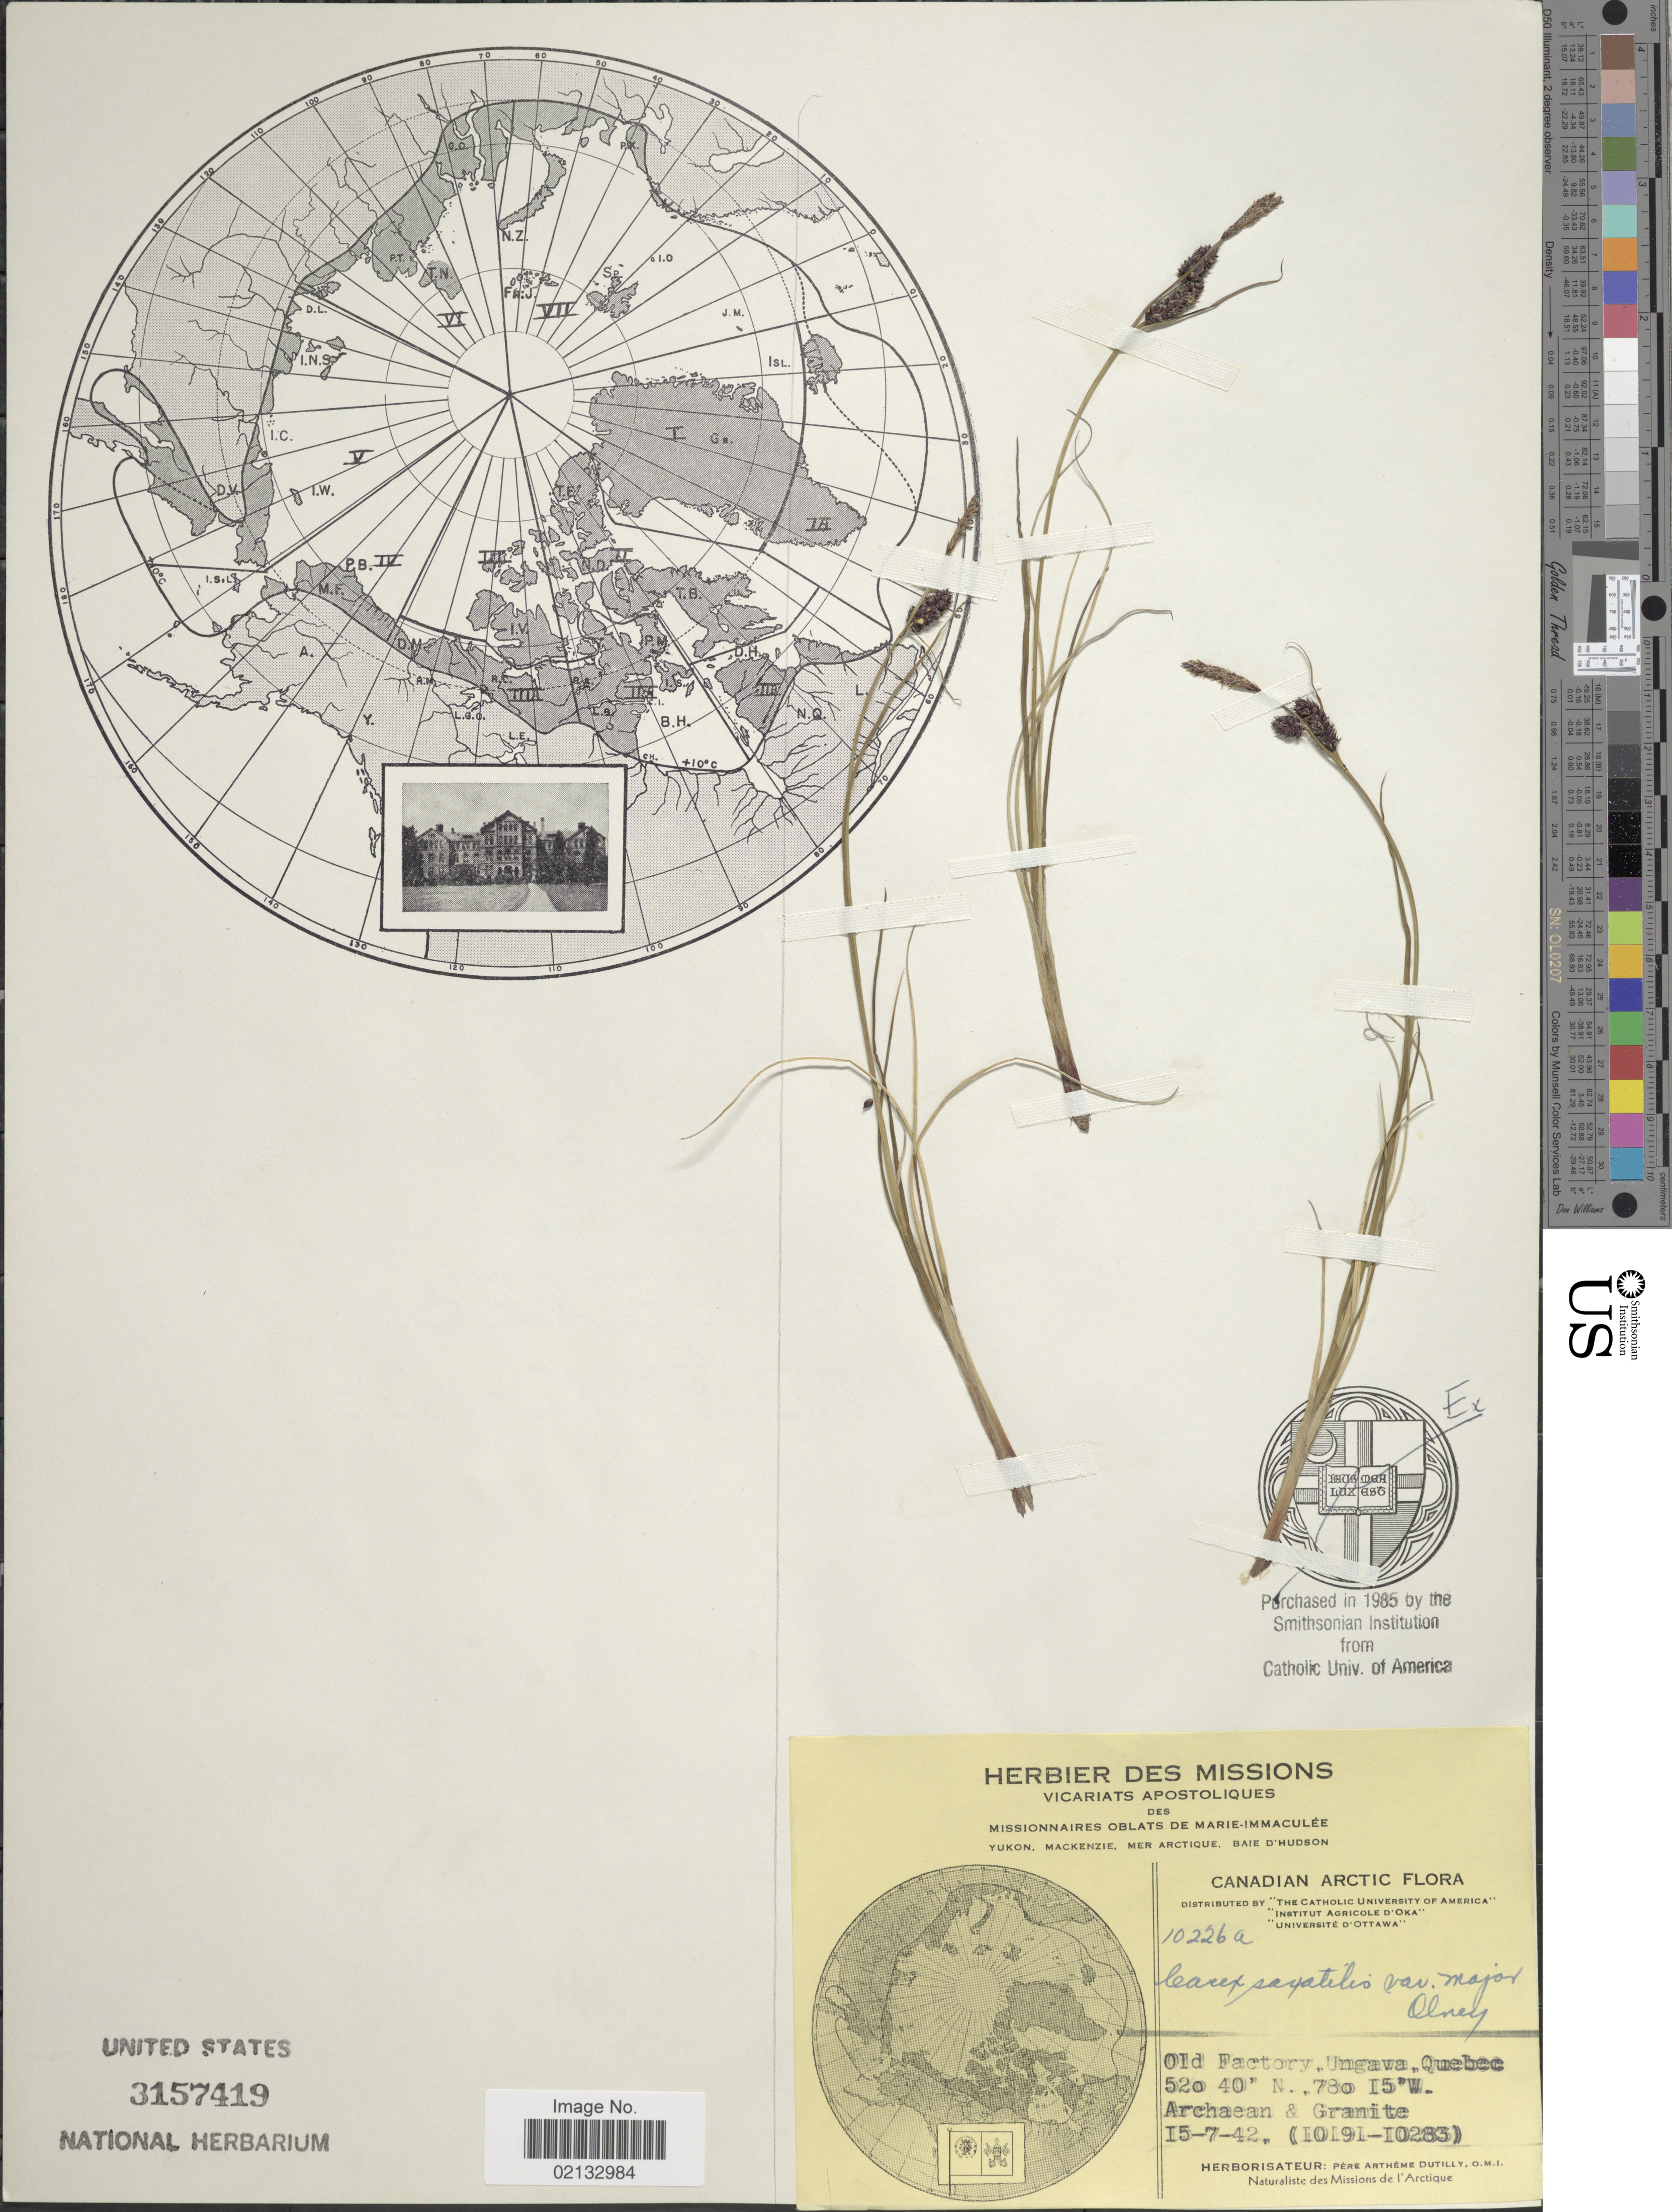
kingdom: Plantae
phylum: Tracheophyta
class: Liliopsida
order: Poales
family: Cyperaceae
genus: Carex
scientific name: Carex saxatilis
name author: L.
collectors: A. Dutilly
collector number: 10226a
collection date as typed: Transcribed d/m/y: 15/7/42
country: Canada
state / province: Quebec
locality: Canadian Arctic. Old Factory, Ungava, Quebec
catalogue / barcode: US 3157419